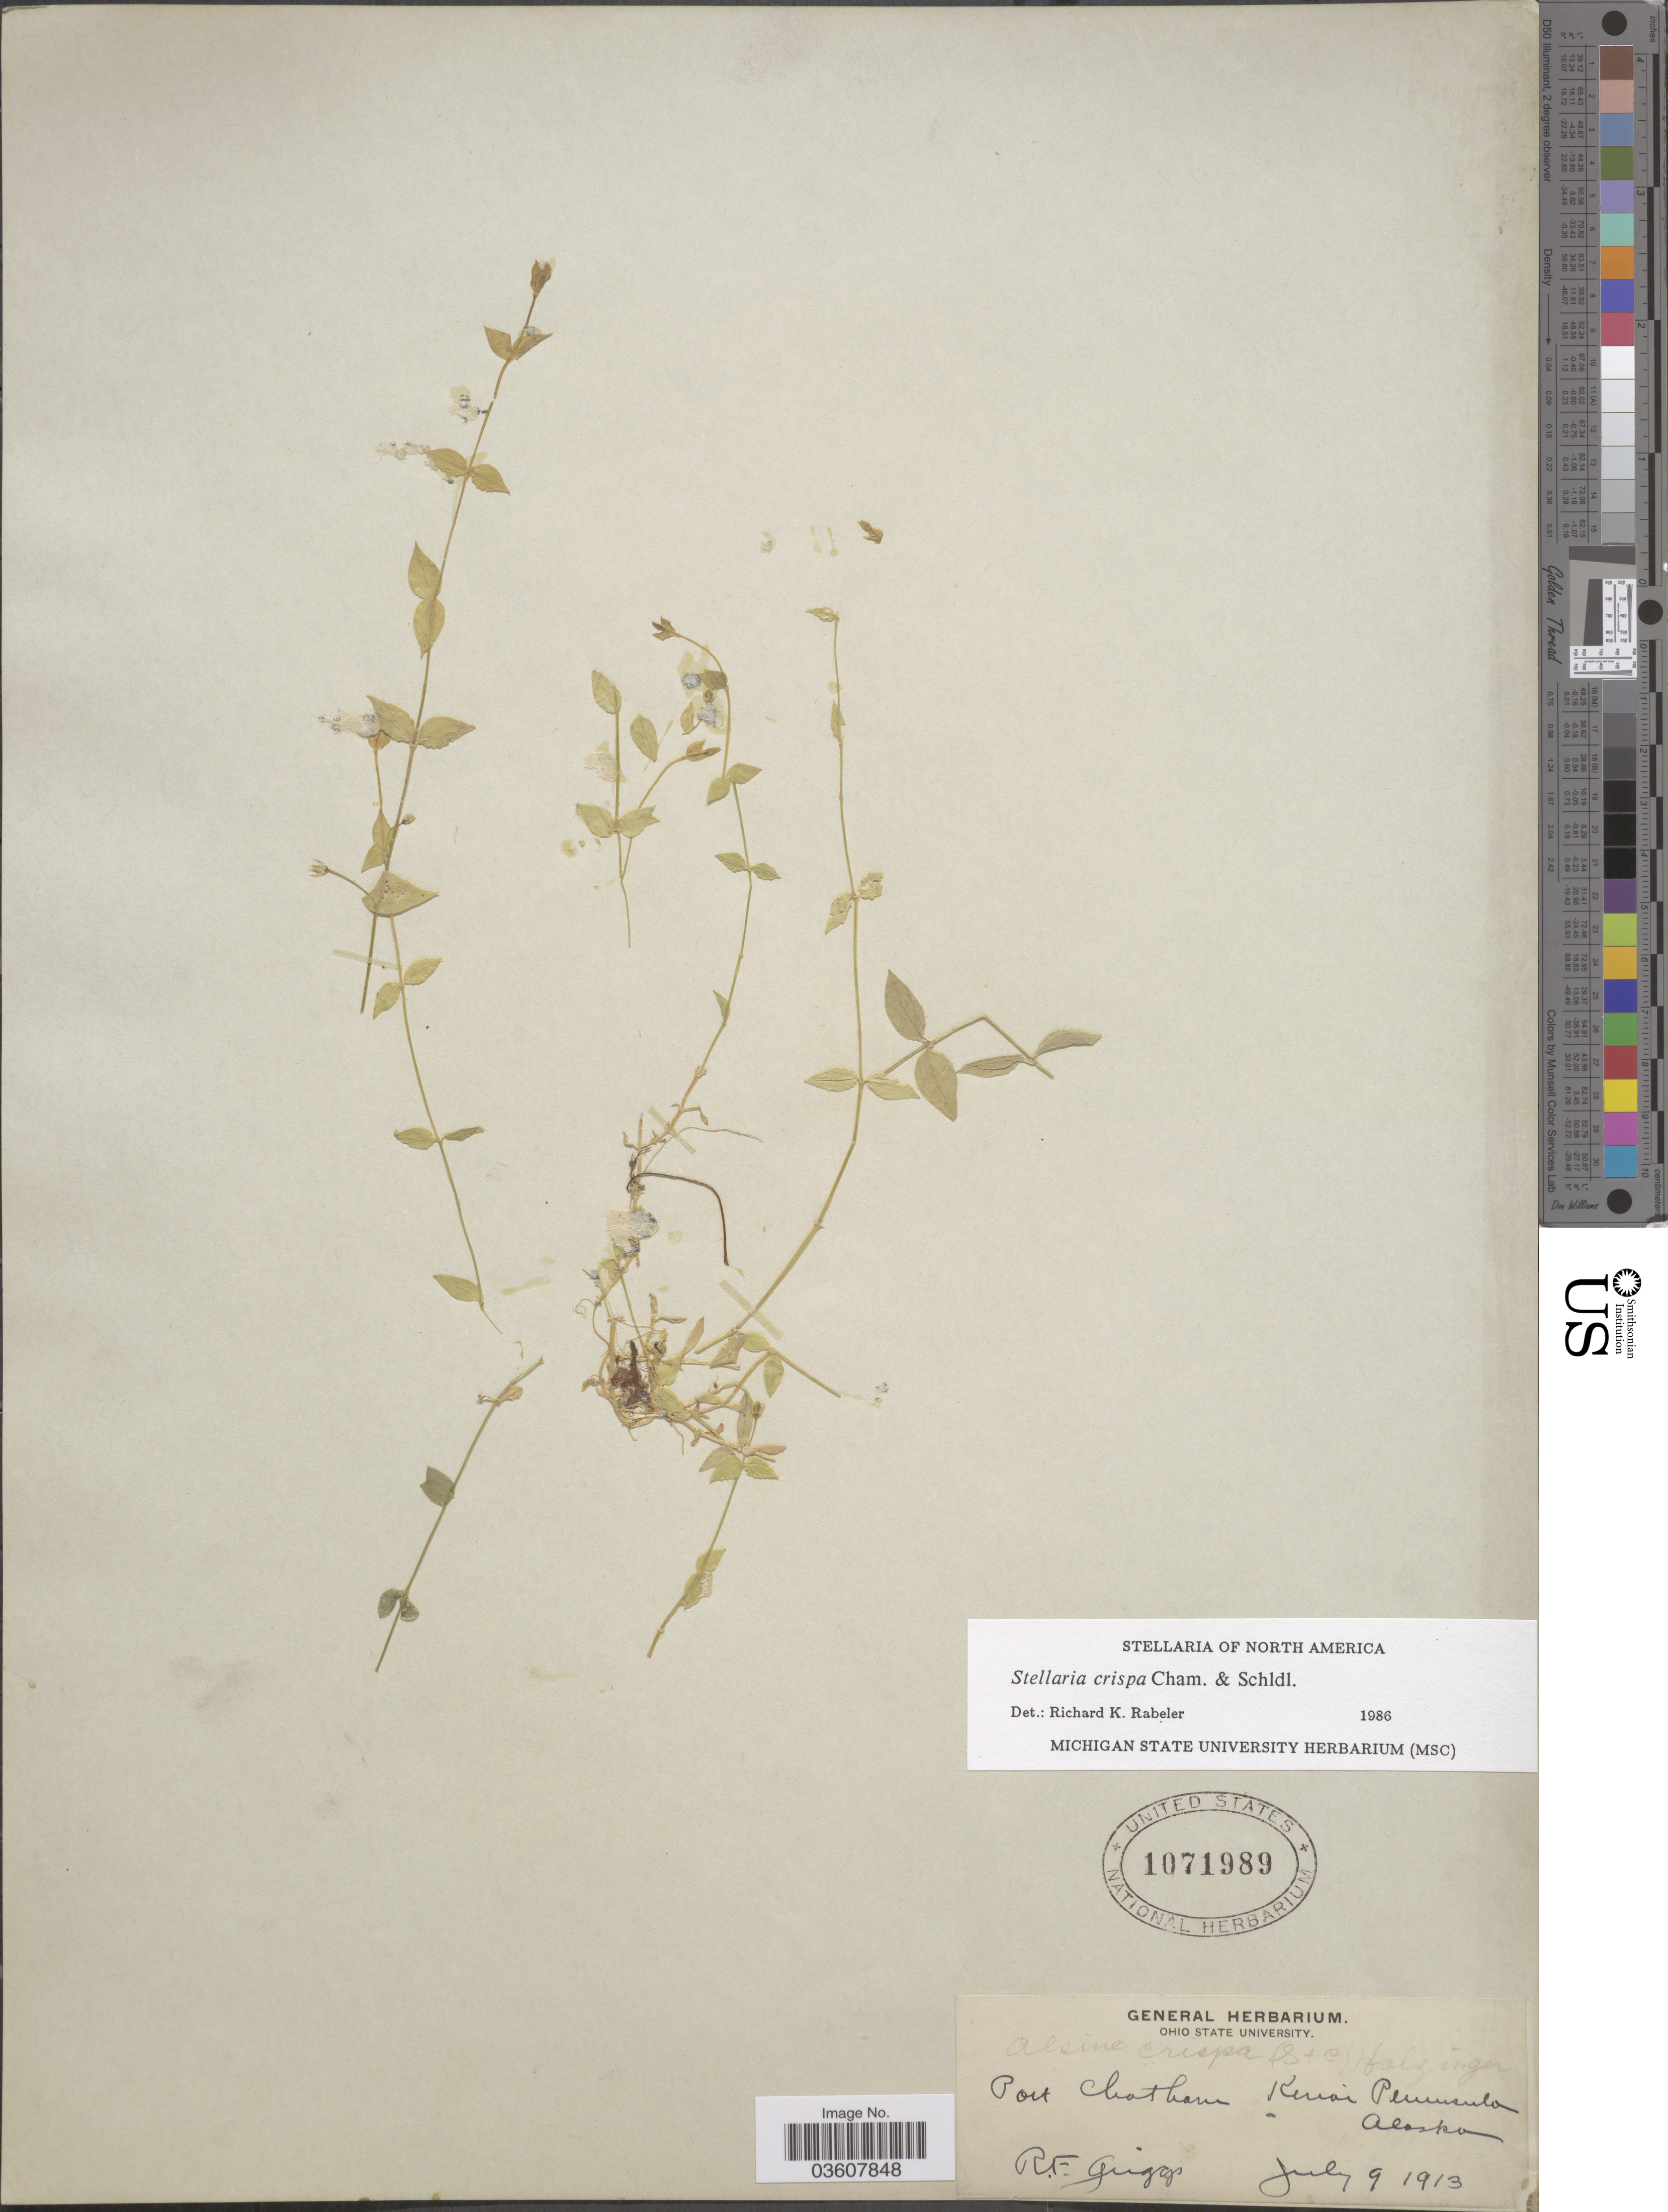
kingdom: Plantae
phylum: Tracheophyta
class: Magnoliopsida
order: Caryophyllales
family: Caryophyllaceae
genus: Stellaria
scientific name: Stellaria crispa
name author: Cham. & Schltdl.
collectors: R. F. Griggs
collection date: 1913-07-09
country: United States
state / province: Alaska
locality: Port Chotham, Kenai Peninsula.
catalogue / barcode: US 1071989